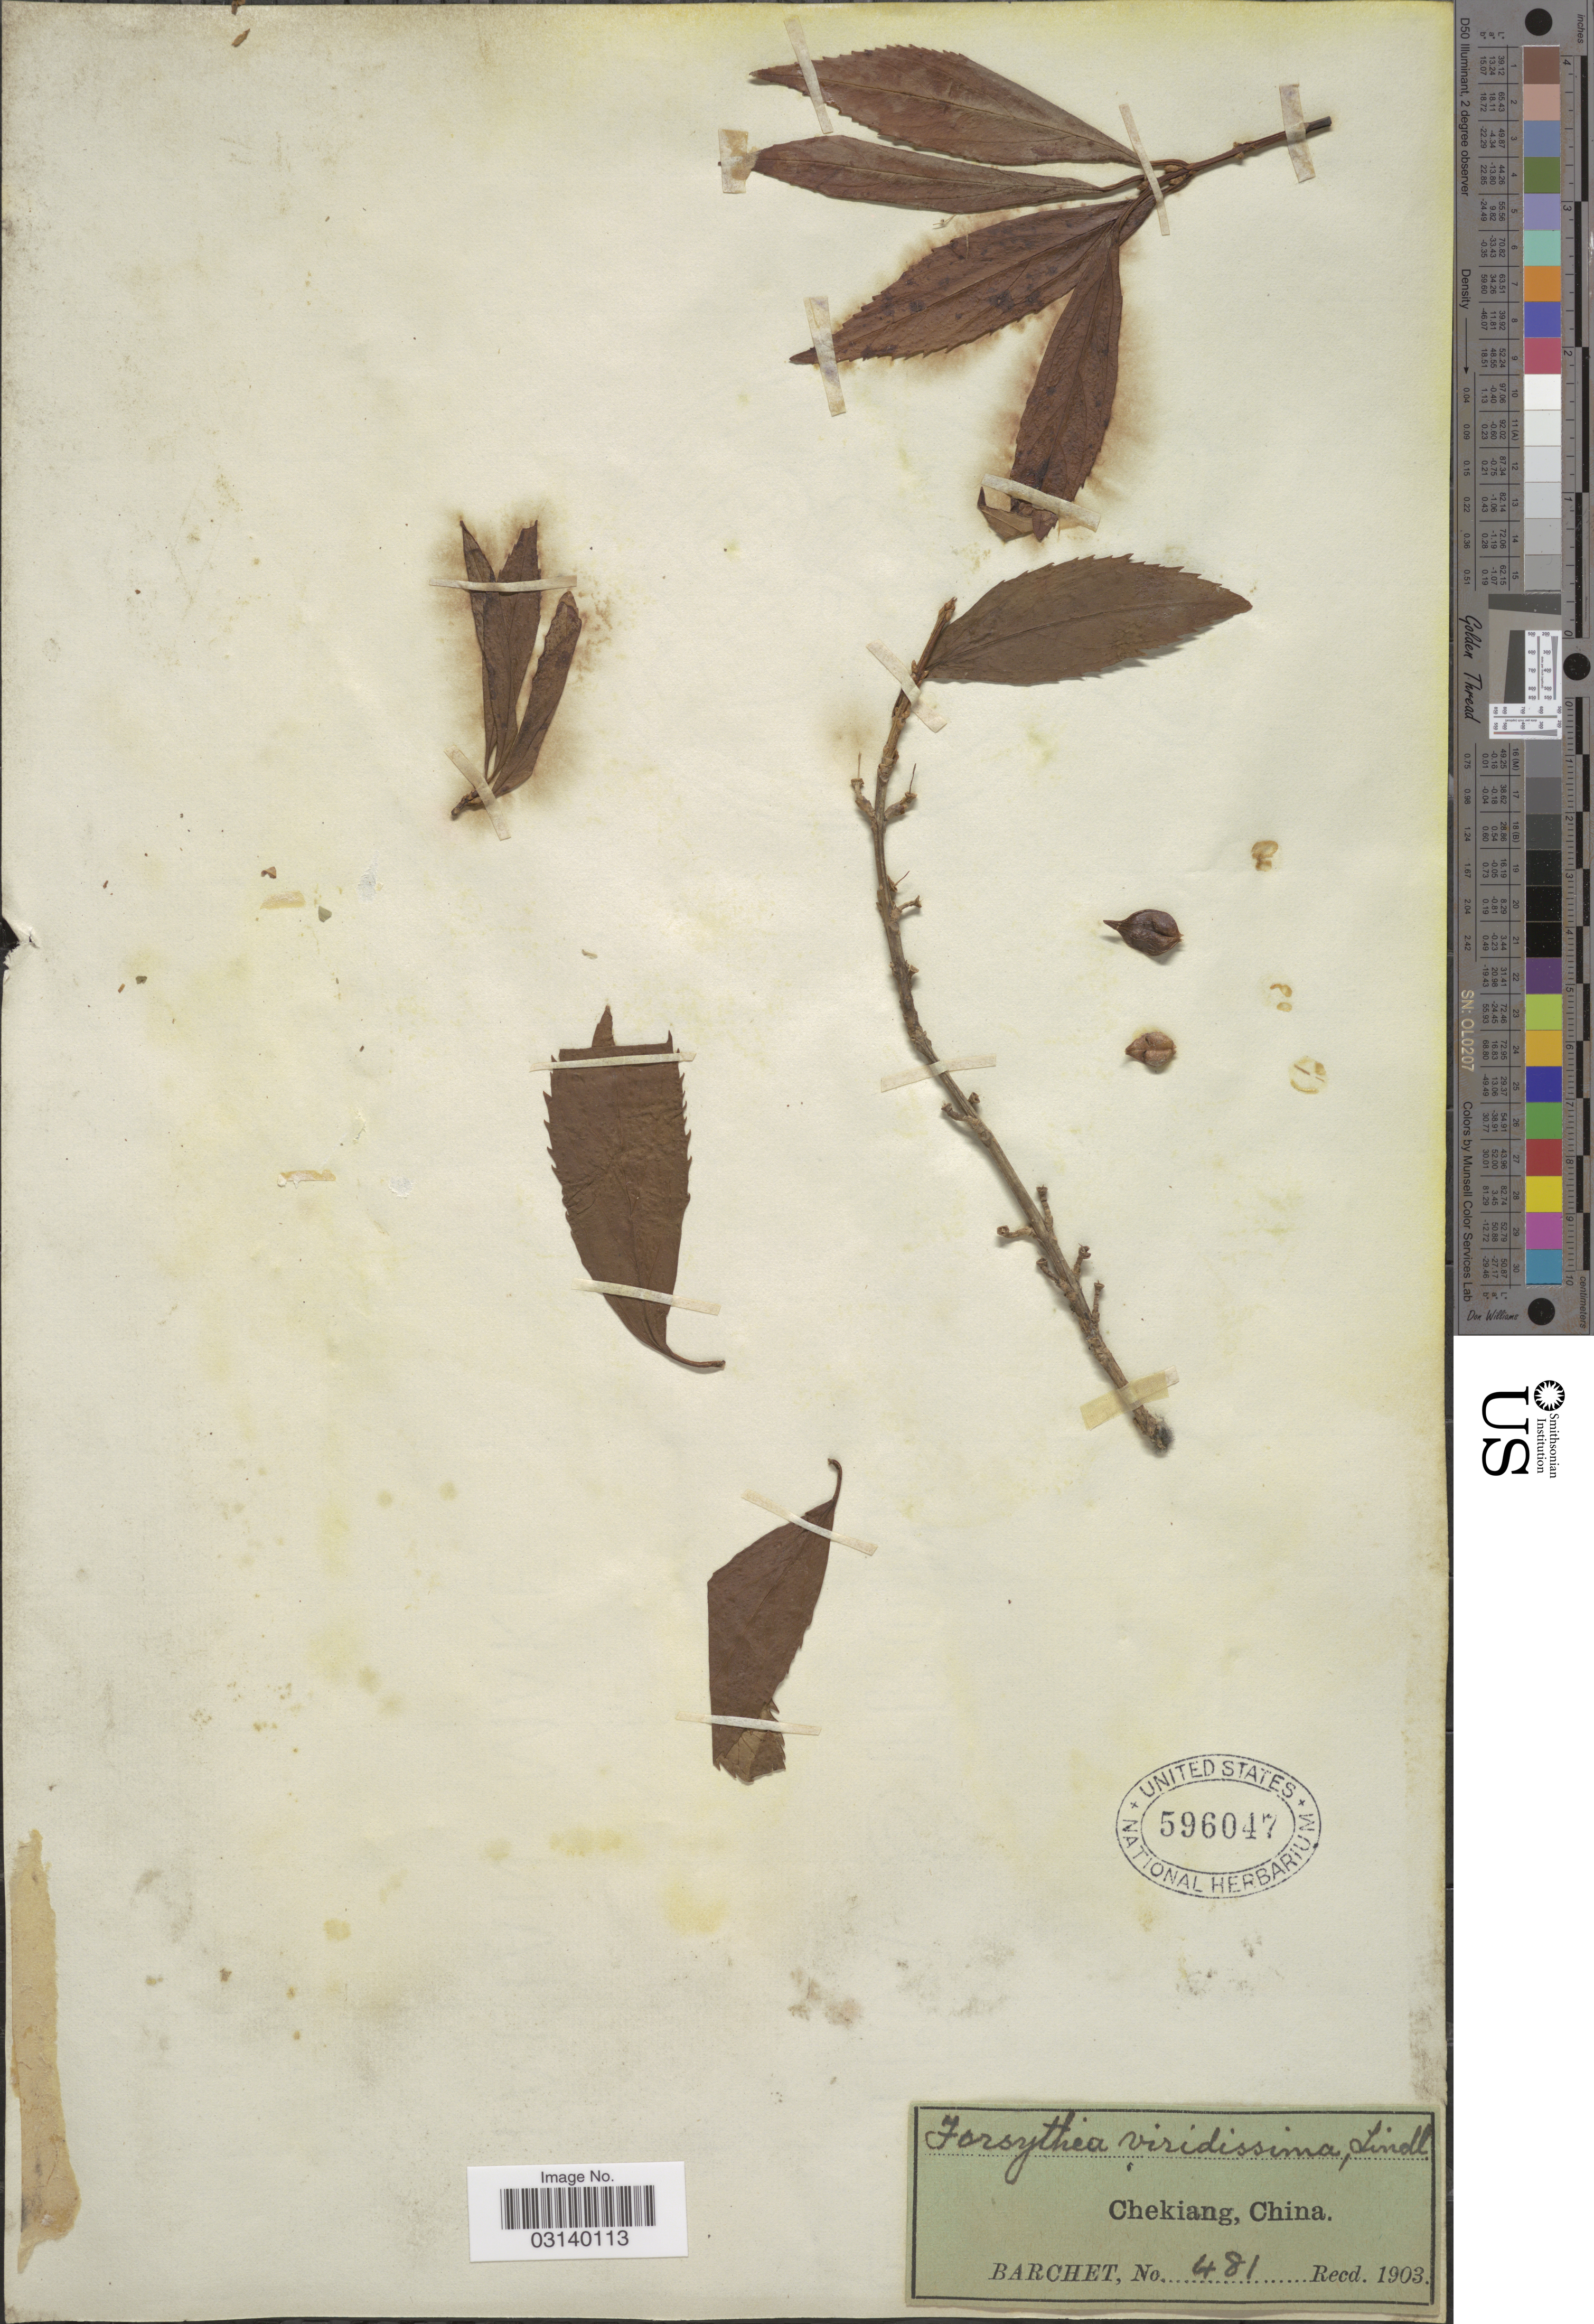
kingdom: Plantae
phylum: Tracheophyta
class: Magnoliopsida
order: Lamiales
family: Oleaceae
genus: Forsythia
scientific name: Forsythia viridissima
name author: Lindl.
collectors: S. P. Barchet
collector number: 481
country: China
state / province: Zhejiang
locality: Chekiang.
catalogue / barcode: US 596047